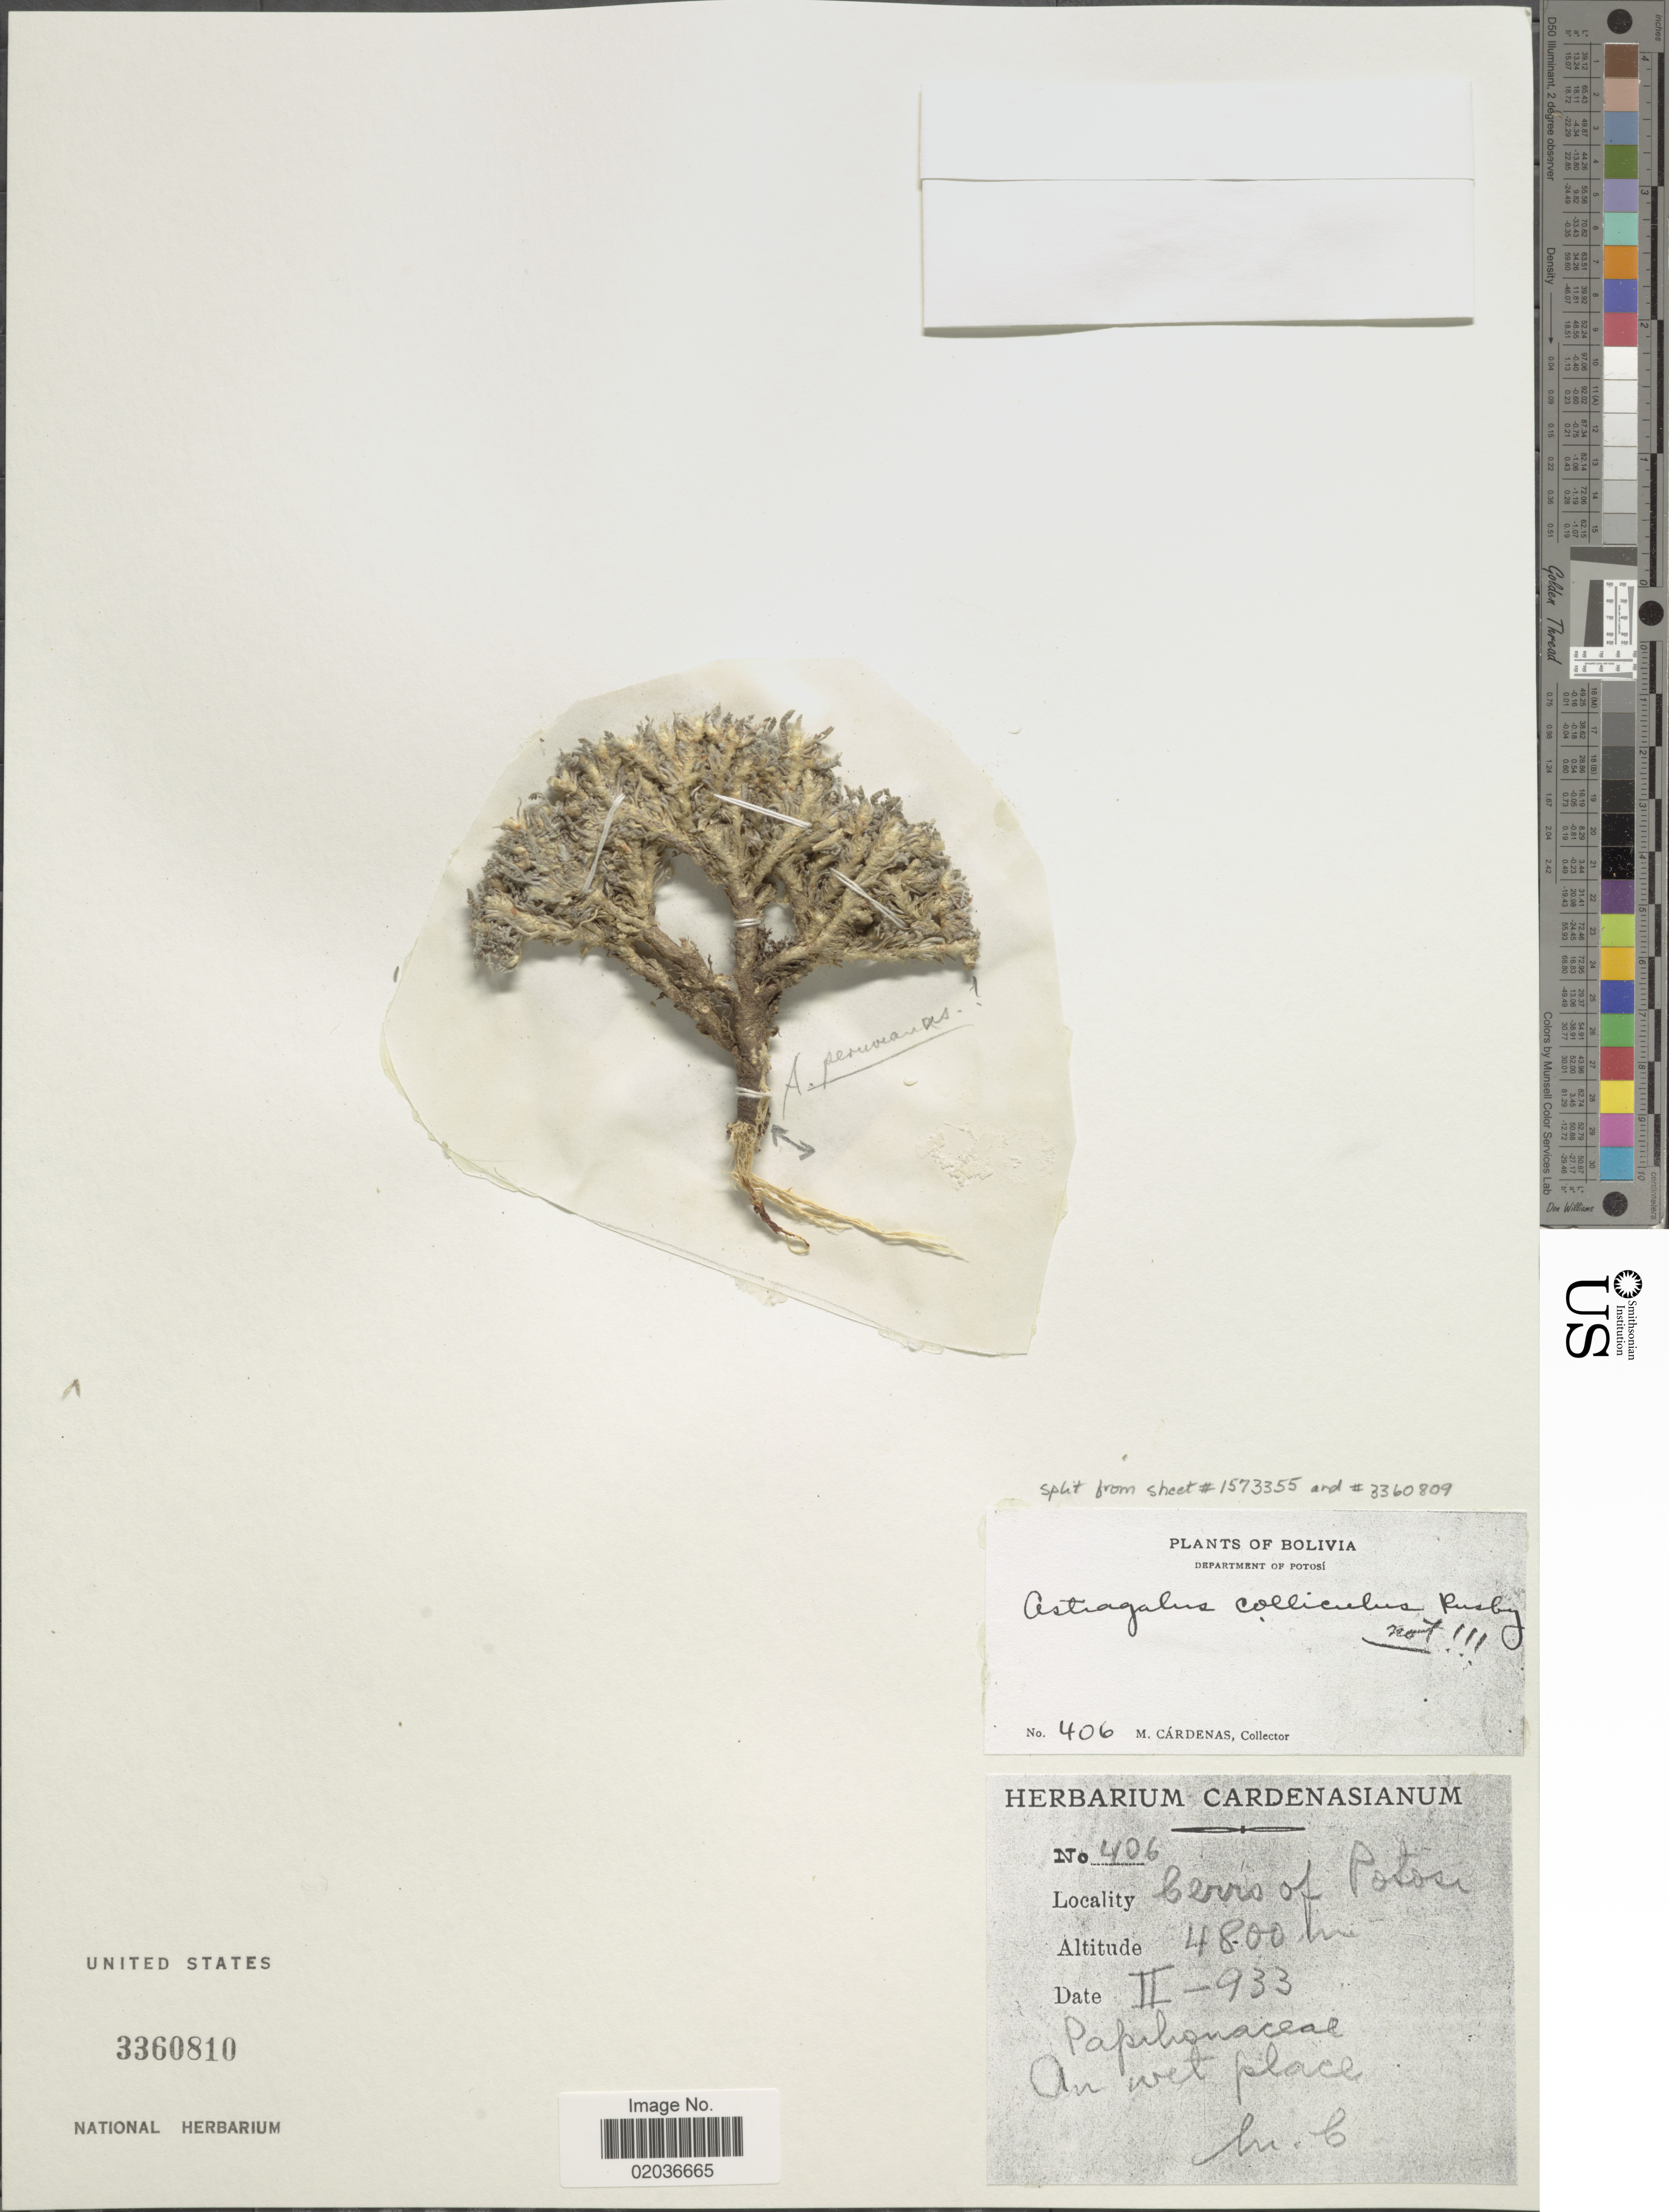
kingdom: Plantae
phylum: Tracheophyta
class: Magnoliopsida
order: Fabales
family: Fabaceae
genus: Astragalus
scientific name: Astragalus peruvianus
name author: Vogel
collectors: M. Cárdenas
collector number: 406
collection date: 1933-02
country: Bolivia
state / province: Potosi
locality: Cerros of Potosi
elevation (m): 4800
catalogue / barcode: US 3360810